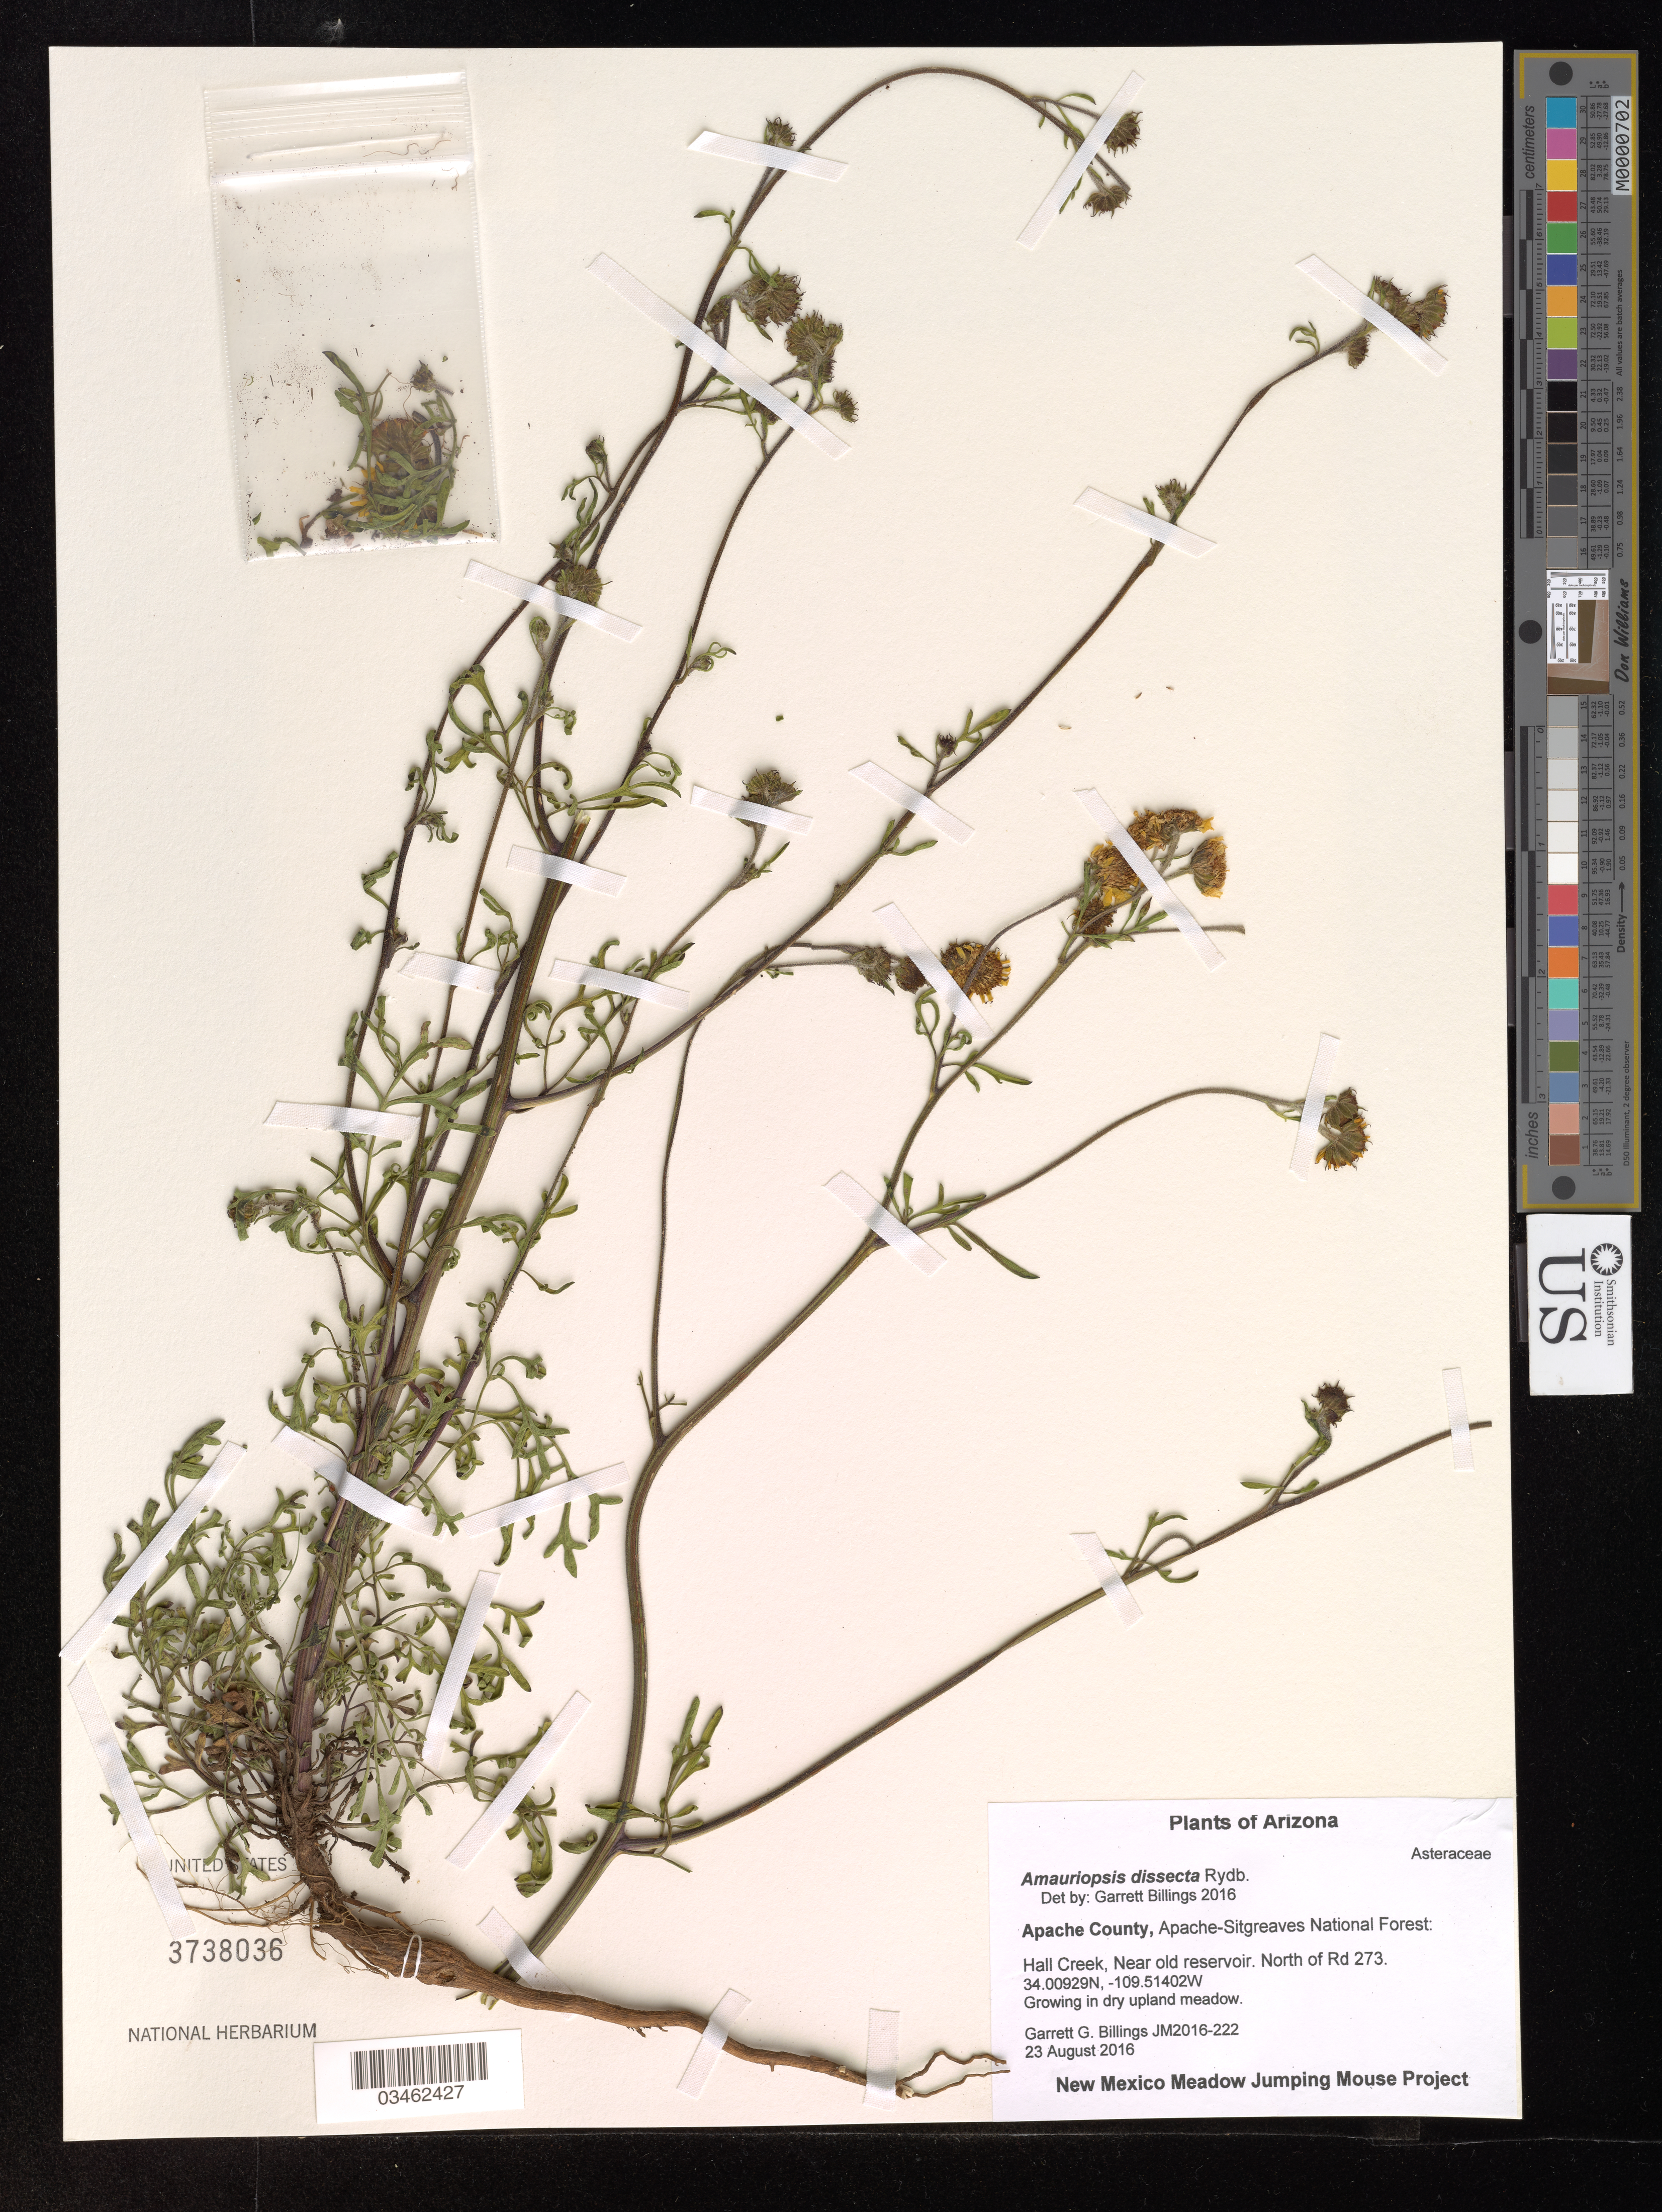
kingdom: Plantae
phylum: Tracheophyta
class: Magnoliopsida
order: Asterales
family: Asteraceae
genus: Amauriopsis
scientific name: Amauriopsis dissecta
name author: (A. Gray) Rydb.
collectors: Billings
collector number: JM2016-222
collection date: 2016-08-23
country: United States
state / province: Arizona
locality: Apache County, Apache-Sitgreaves National Forest: Hall Creek, Near old reservoir. North of Rd 273.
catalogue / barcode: US 3738036